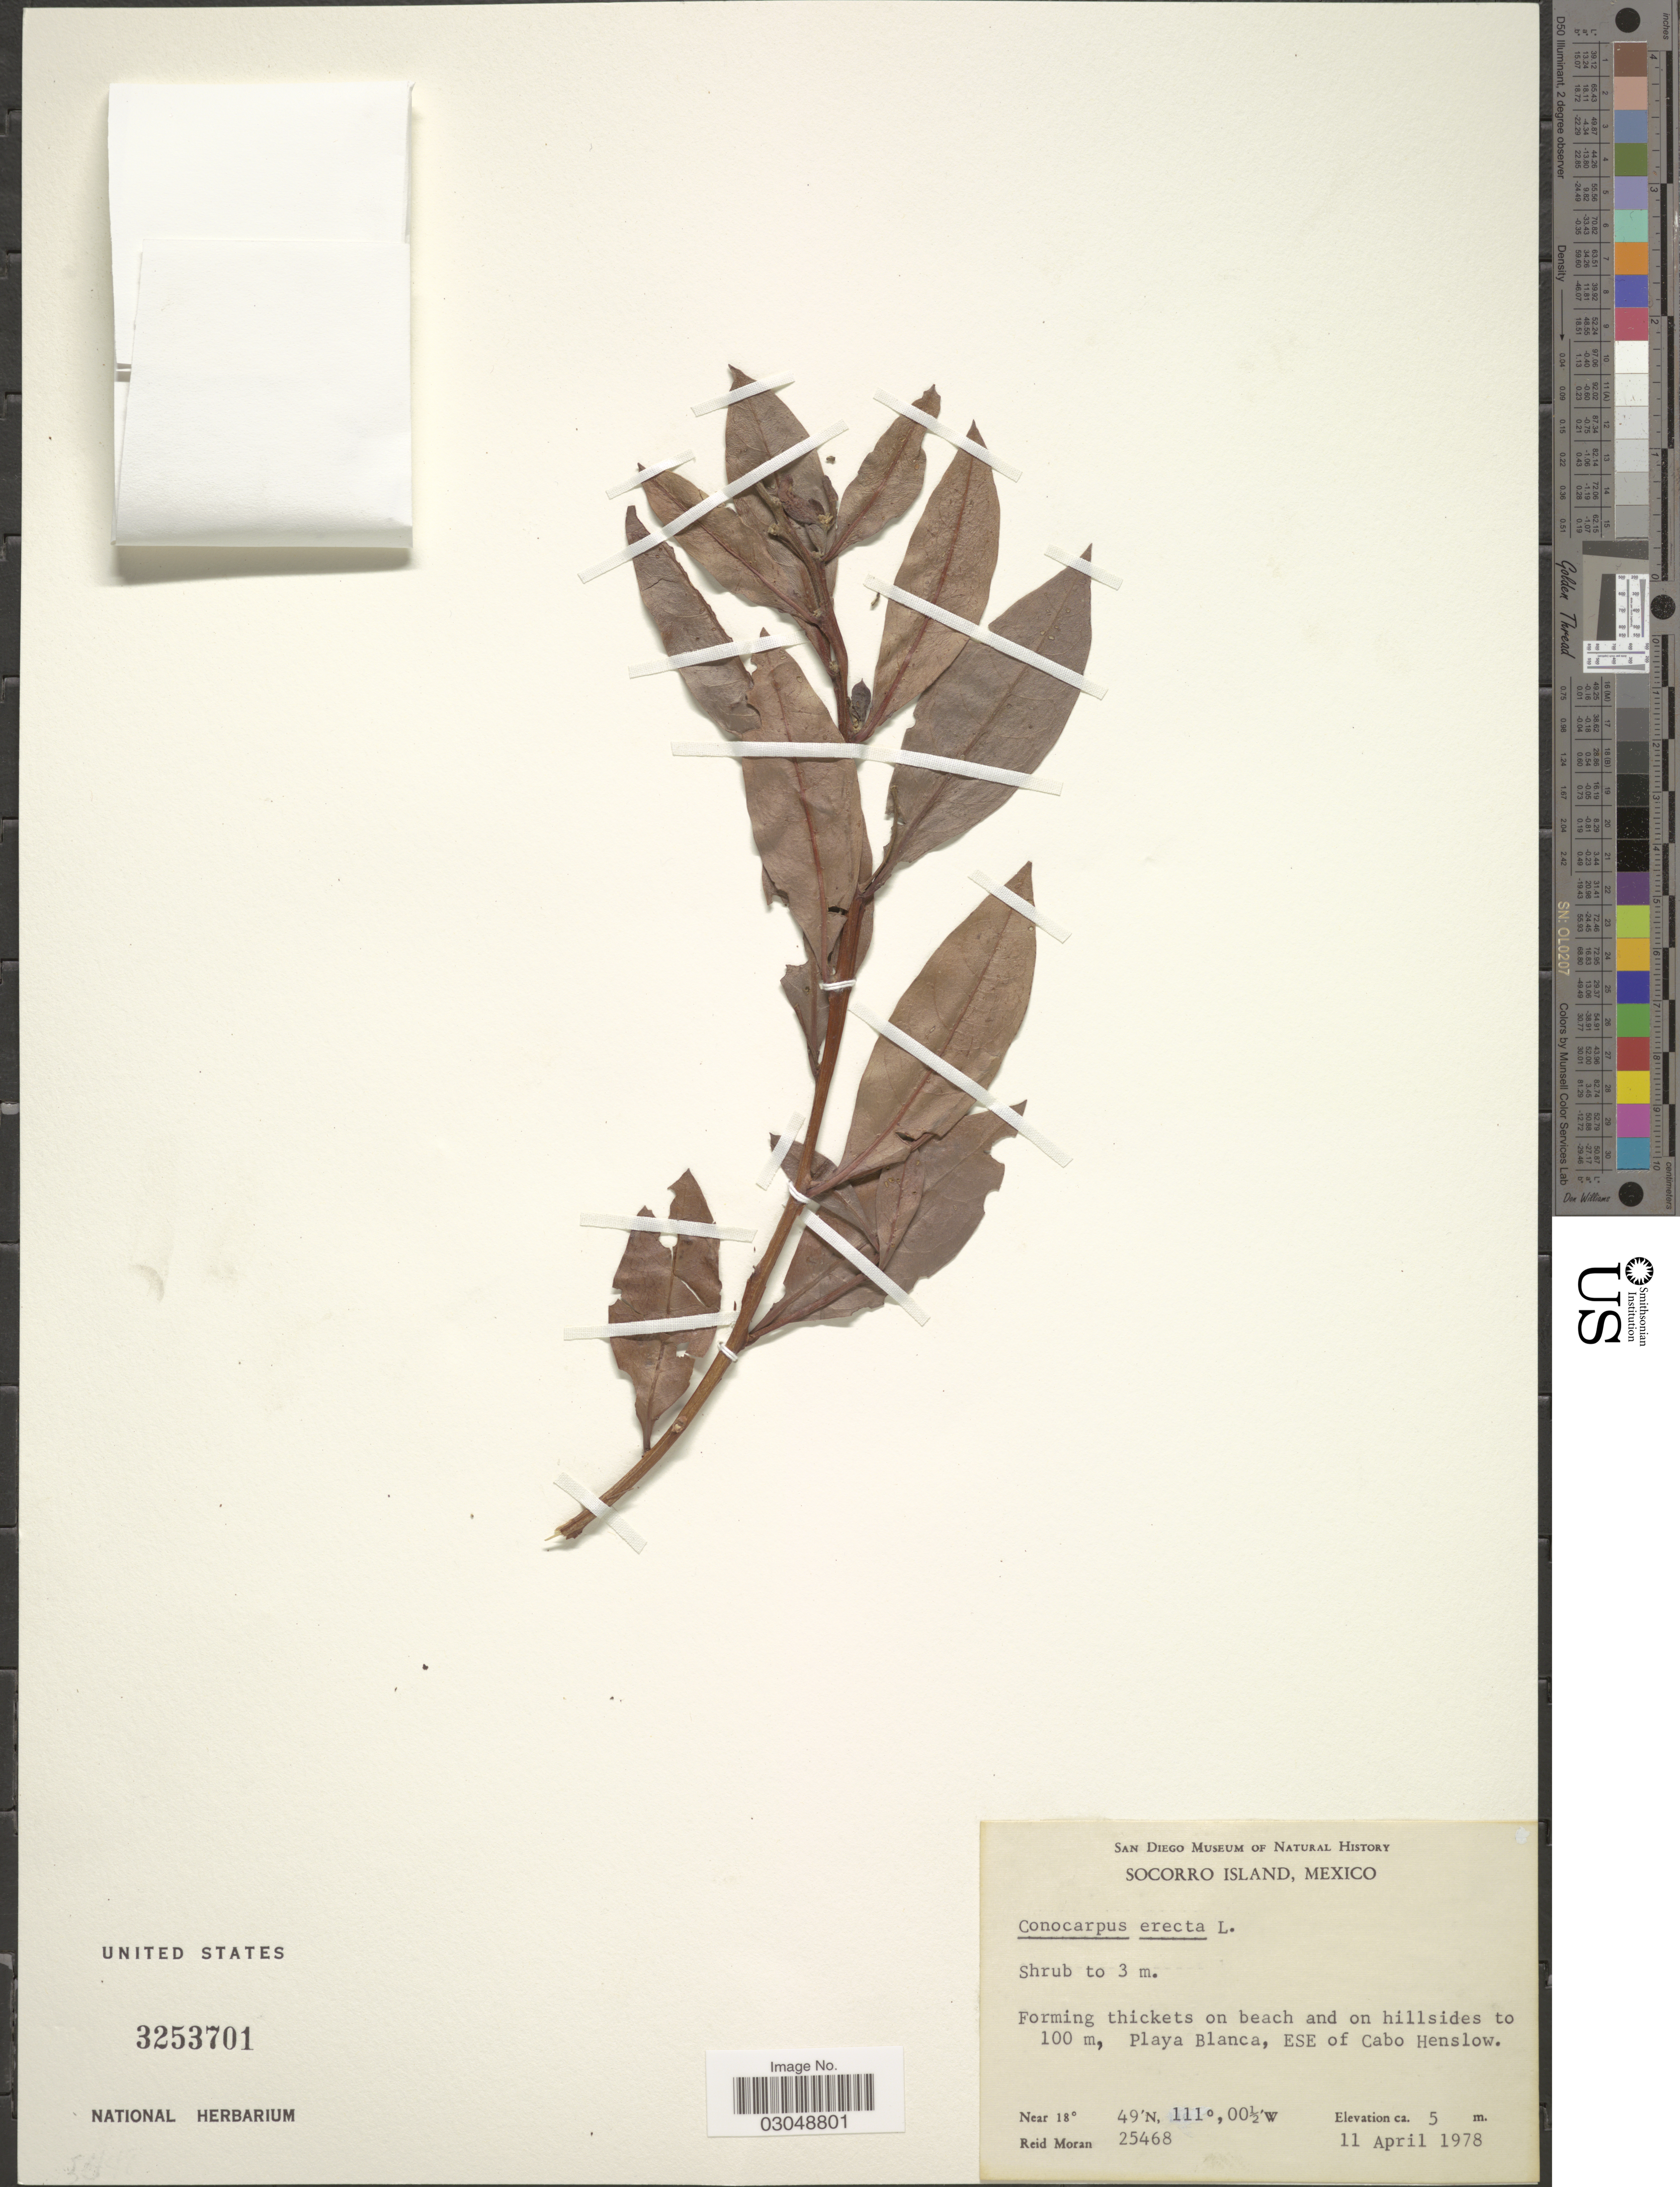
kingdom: Plantae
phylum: Tracheophyta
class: Magnoliopsida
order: Myrtales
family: Combretaceae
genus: Conocarpus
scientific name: Conocarpus erectus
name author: L.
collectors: R. Moran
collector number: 25468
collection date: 1978-04-11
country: Mexico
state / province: Colima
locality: Socorro Island. On beach and on hillsides. Playa Blanca, ESE of Cabo Henslow.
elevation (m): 100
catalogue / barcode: US 3253701